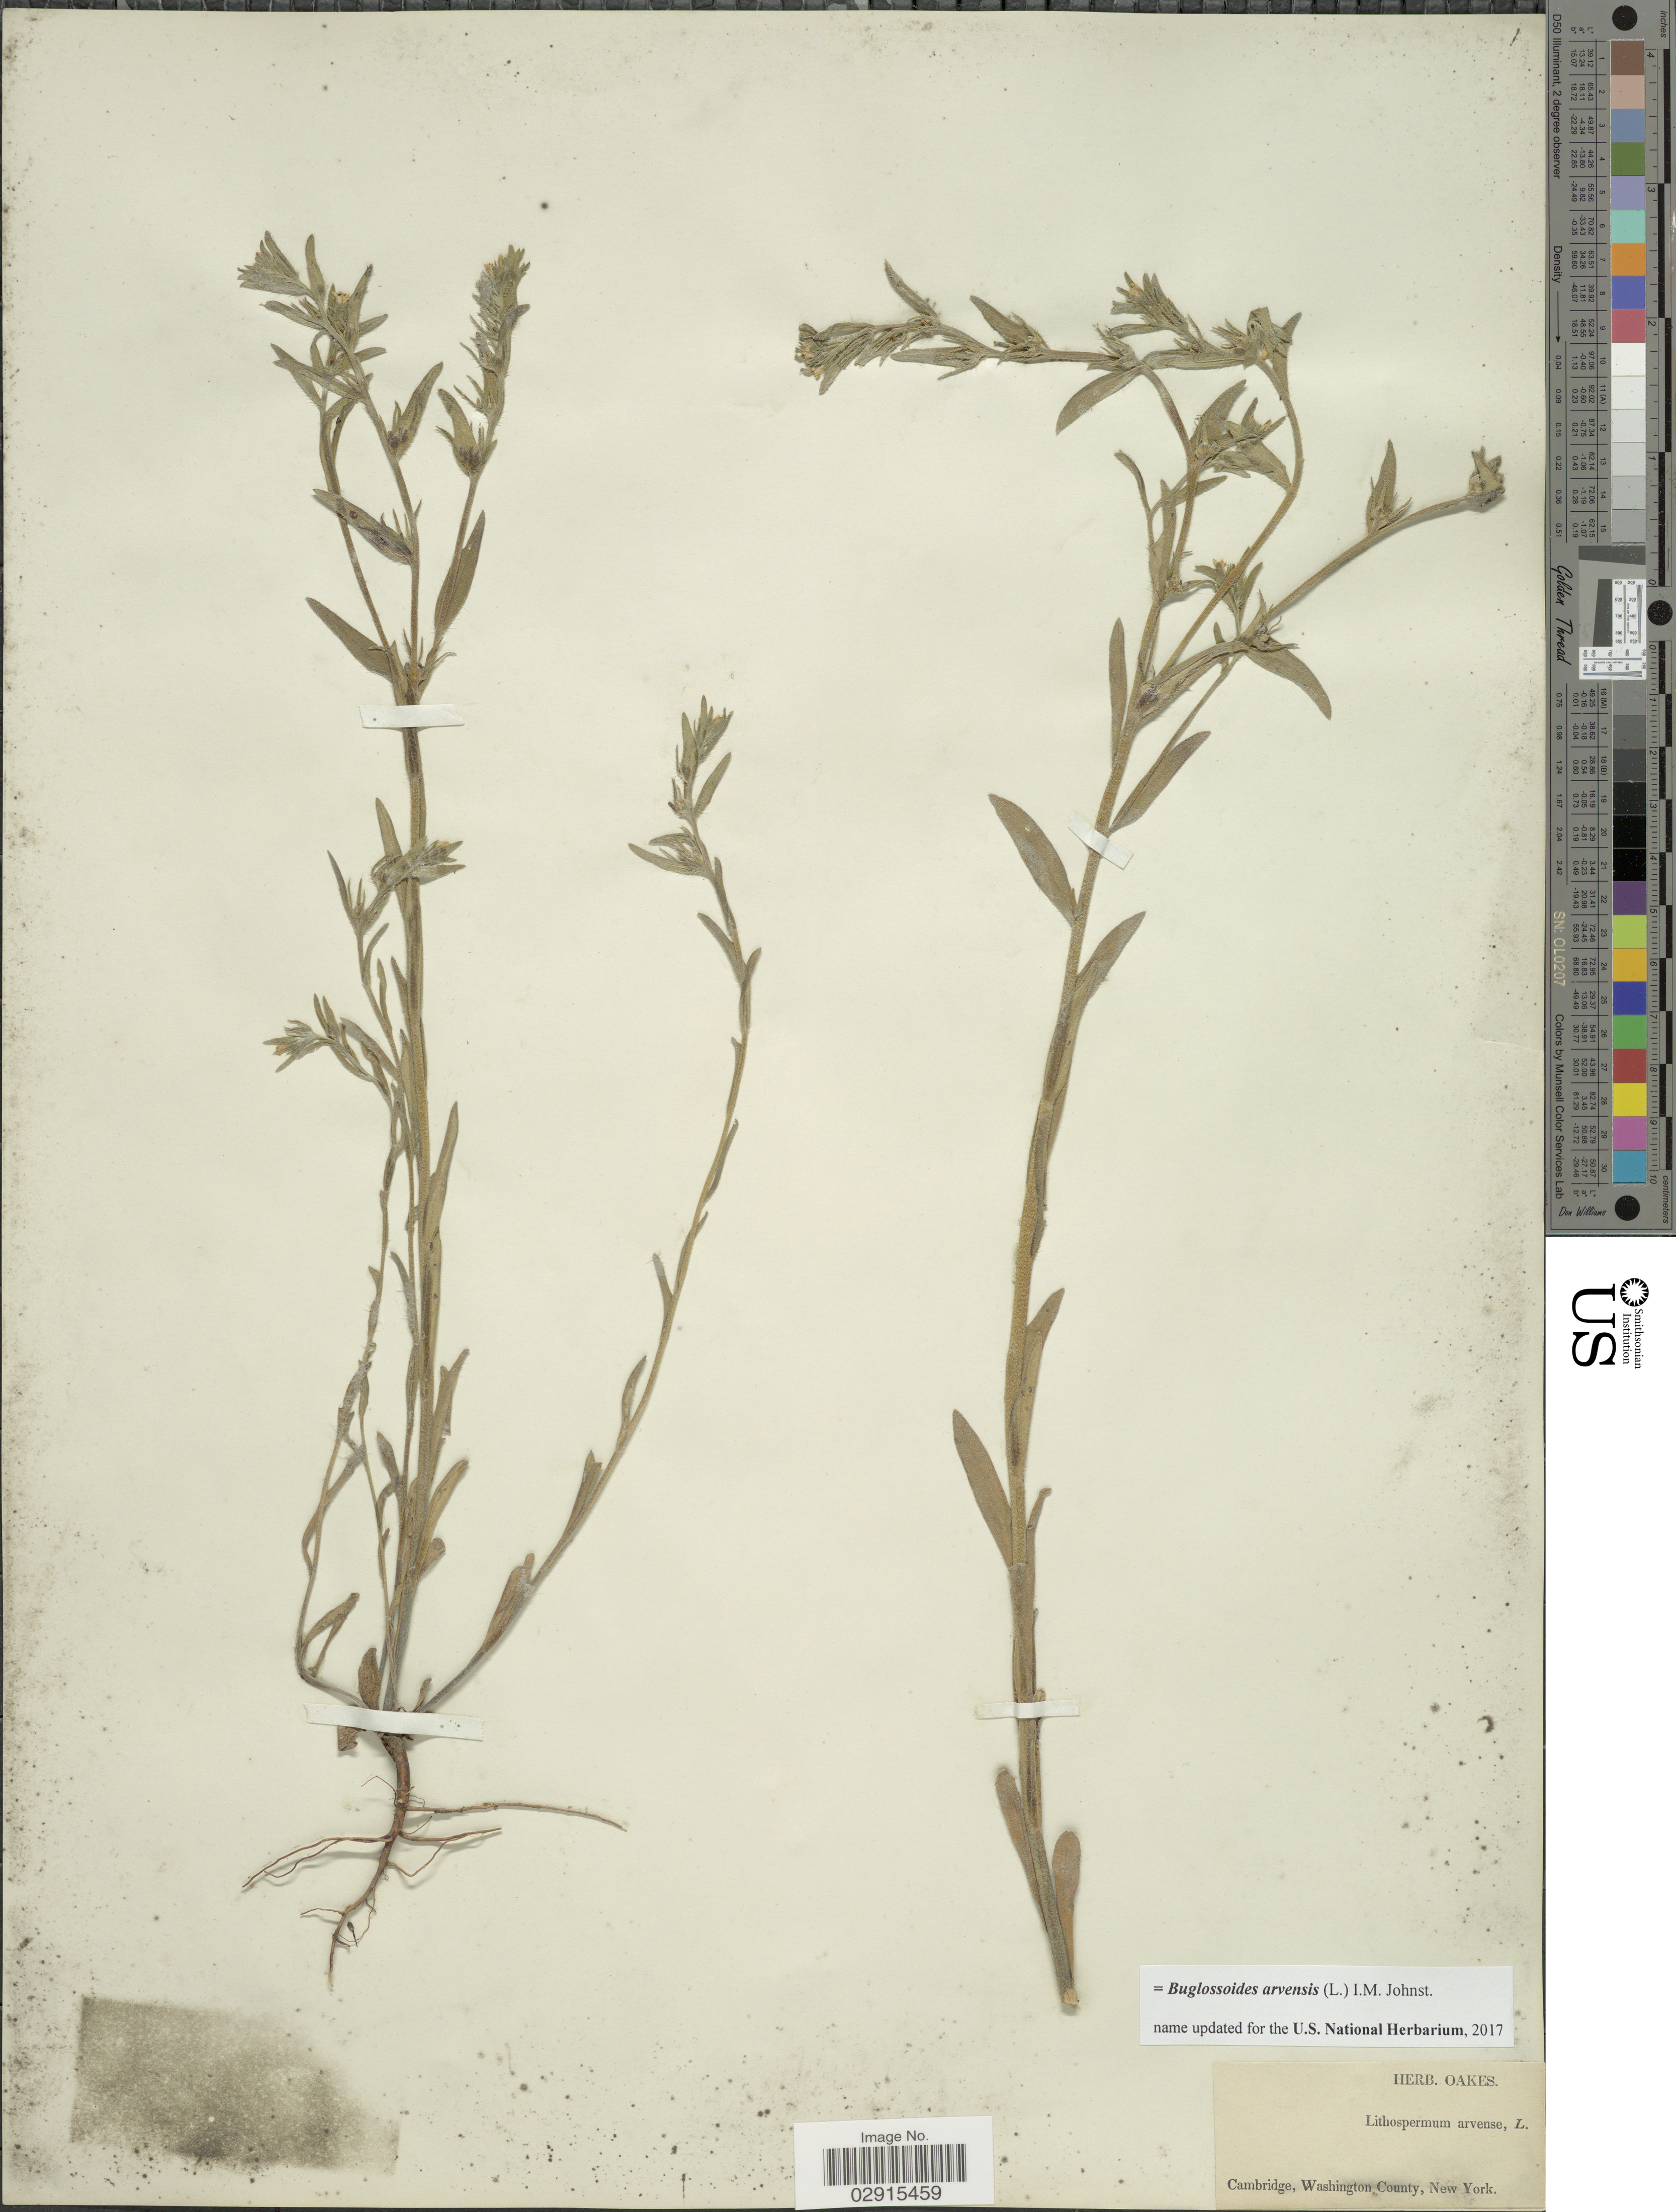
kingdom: Plantae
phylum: Tracheophyta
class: Magnoliopsida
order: Boraginales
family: Boraginaceae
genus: Buglossoides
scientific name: Buglossoides arvensis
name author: (L.) I.M. Johnst.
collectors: ex herb. Oakes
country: United States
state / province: New York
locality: Cambridge, Washington County. New York.